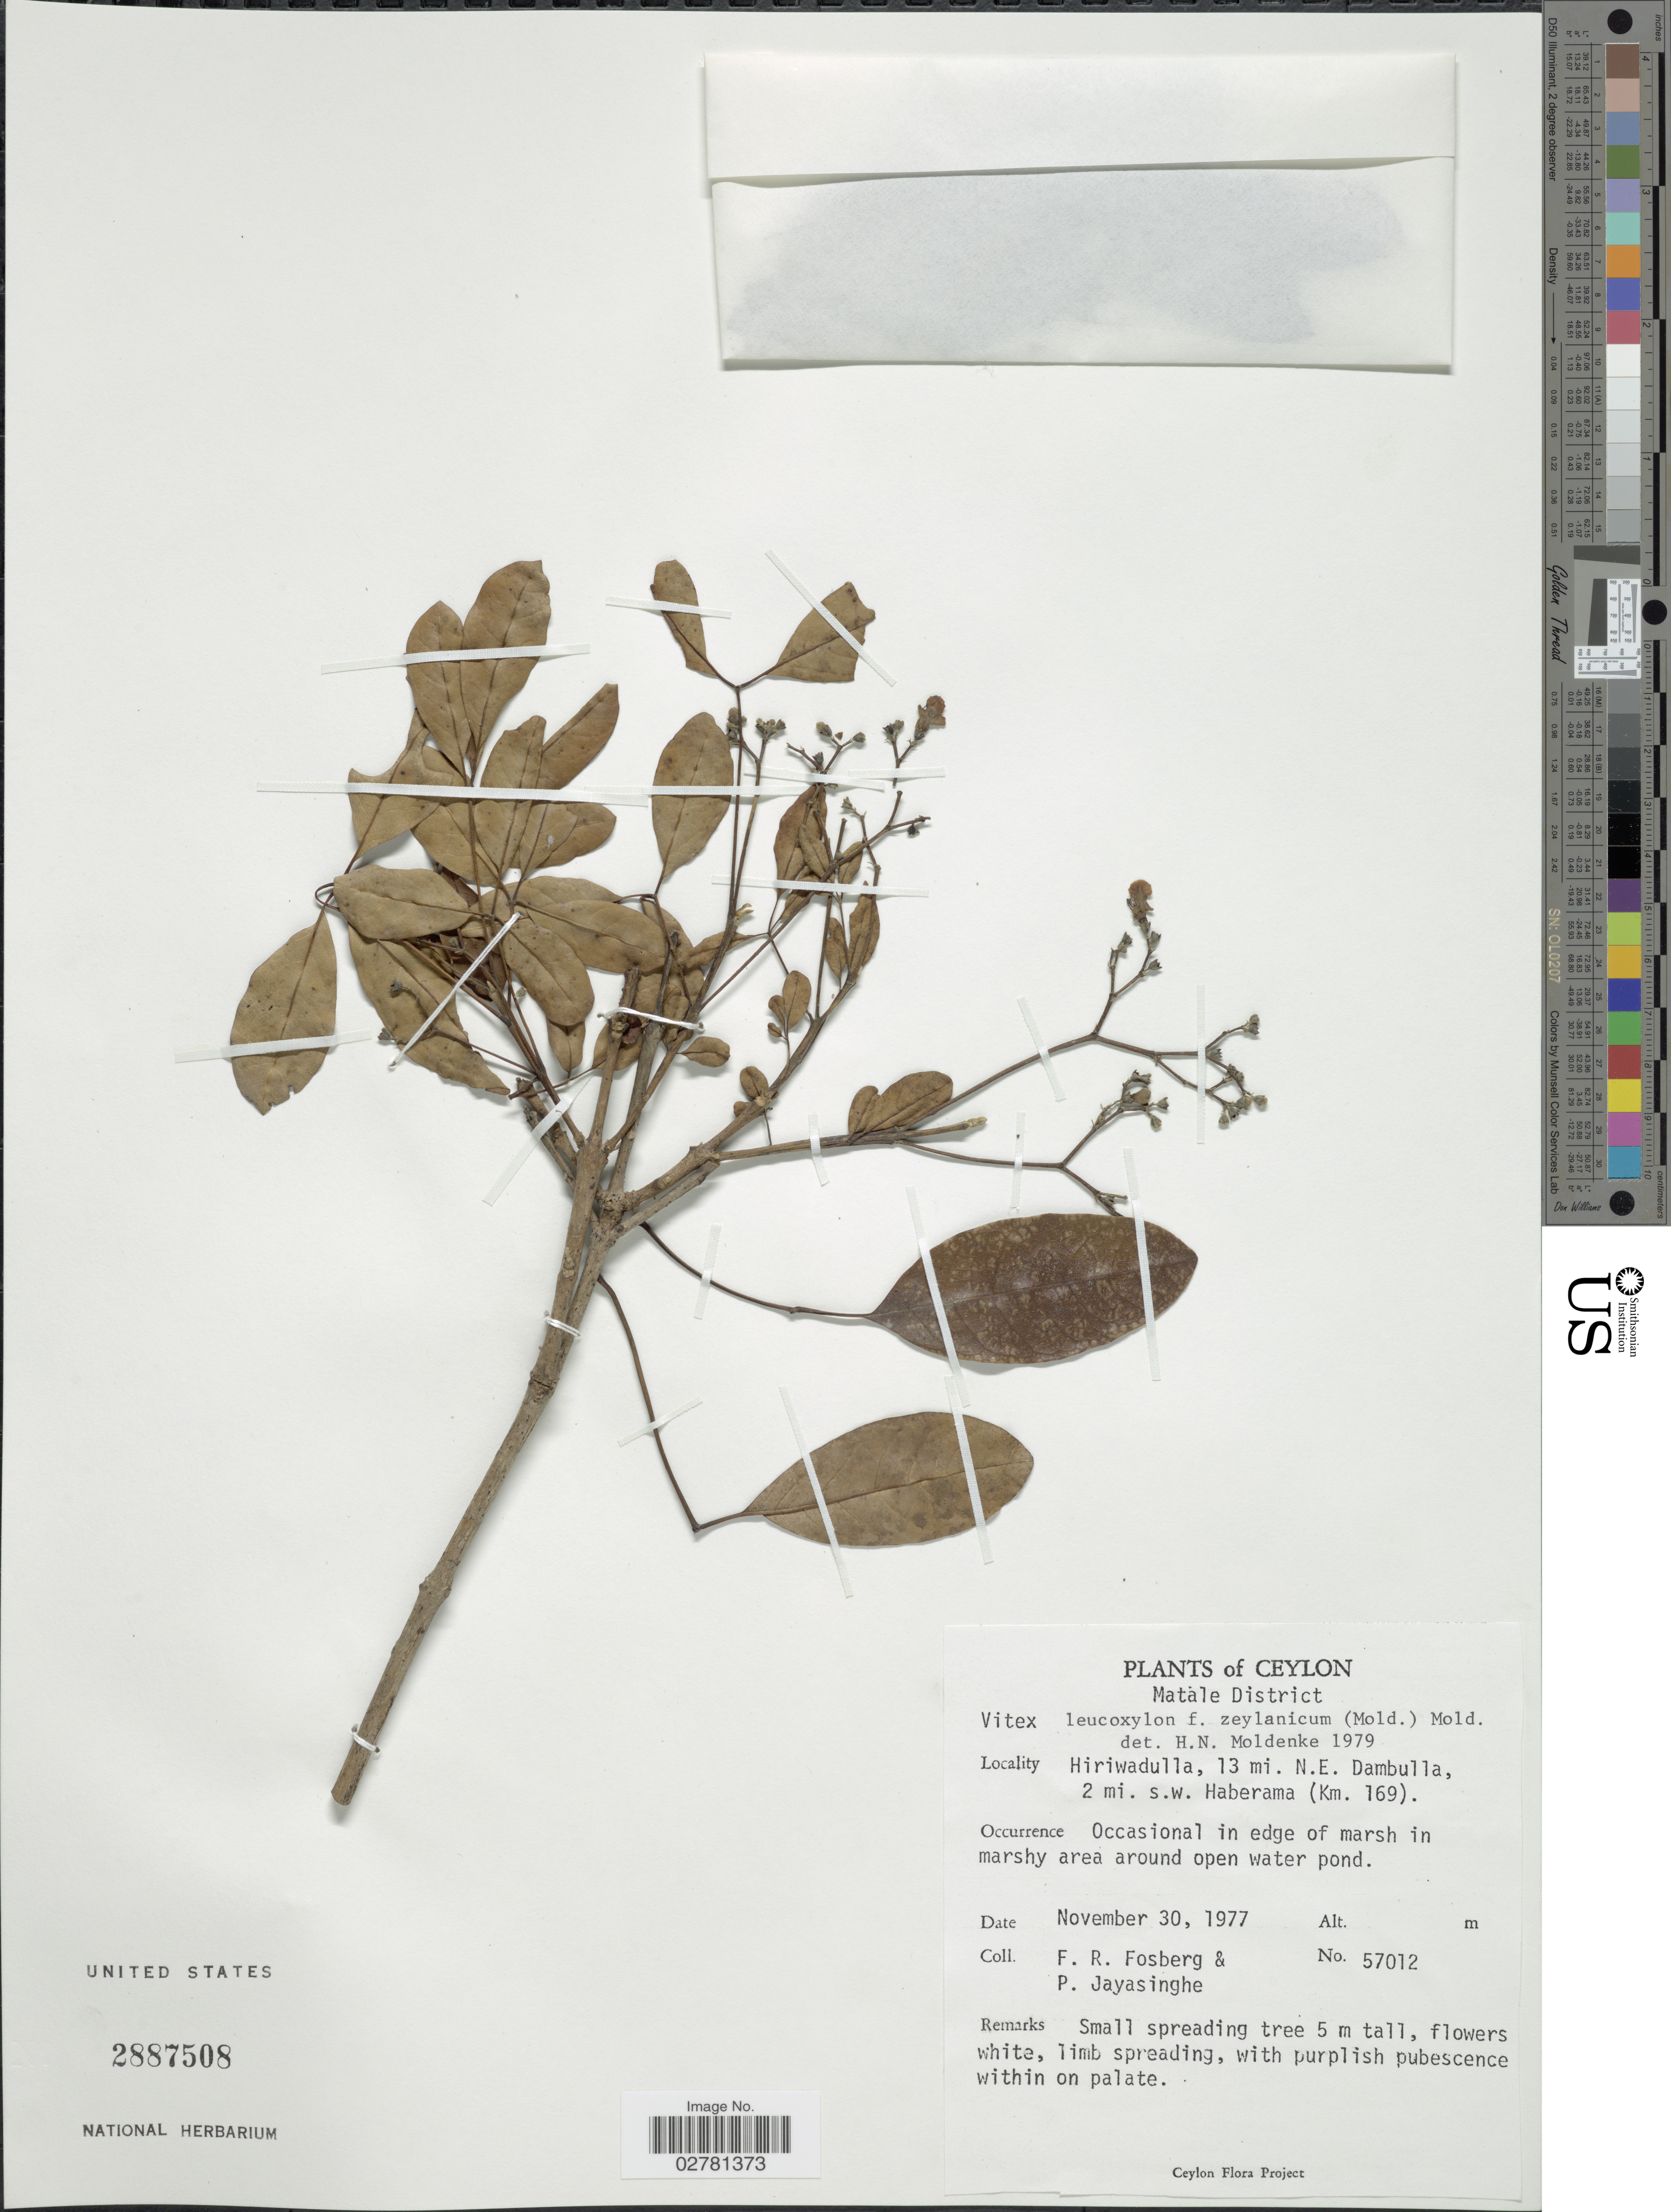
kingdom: Plantae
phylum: Tracheophyta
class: Magnoliopsida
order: Lamiales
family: Lamiaceae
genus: Vitex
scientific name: Vitex leucoxylon var. zeylanica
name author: Moldenke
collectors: F. R. Fosberg & P. Jayasinghe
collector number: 57012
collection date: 1977-11-30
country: Sri Lanka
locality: Ceylon. Matale District. Hiriwadulla, 13 mi. N.E. Dambulla, 2 mi. s.w. Haberama (Km. 169).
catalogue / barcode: US 2887508